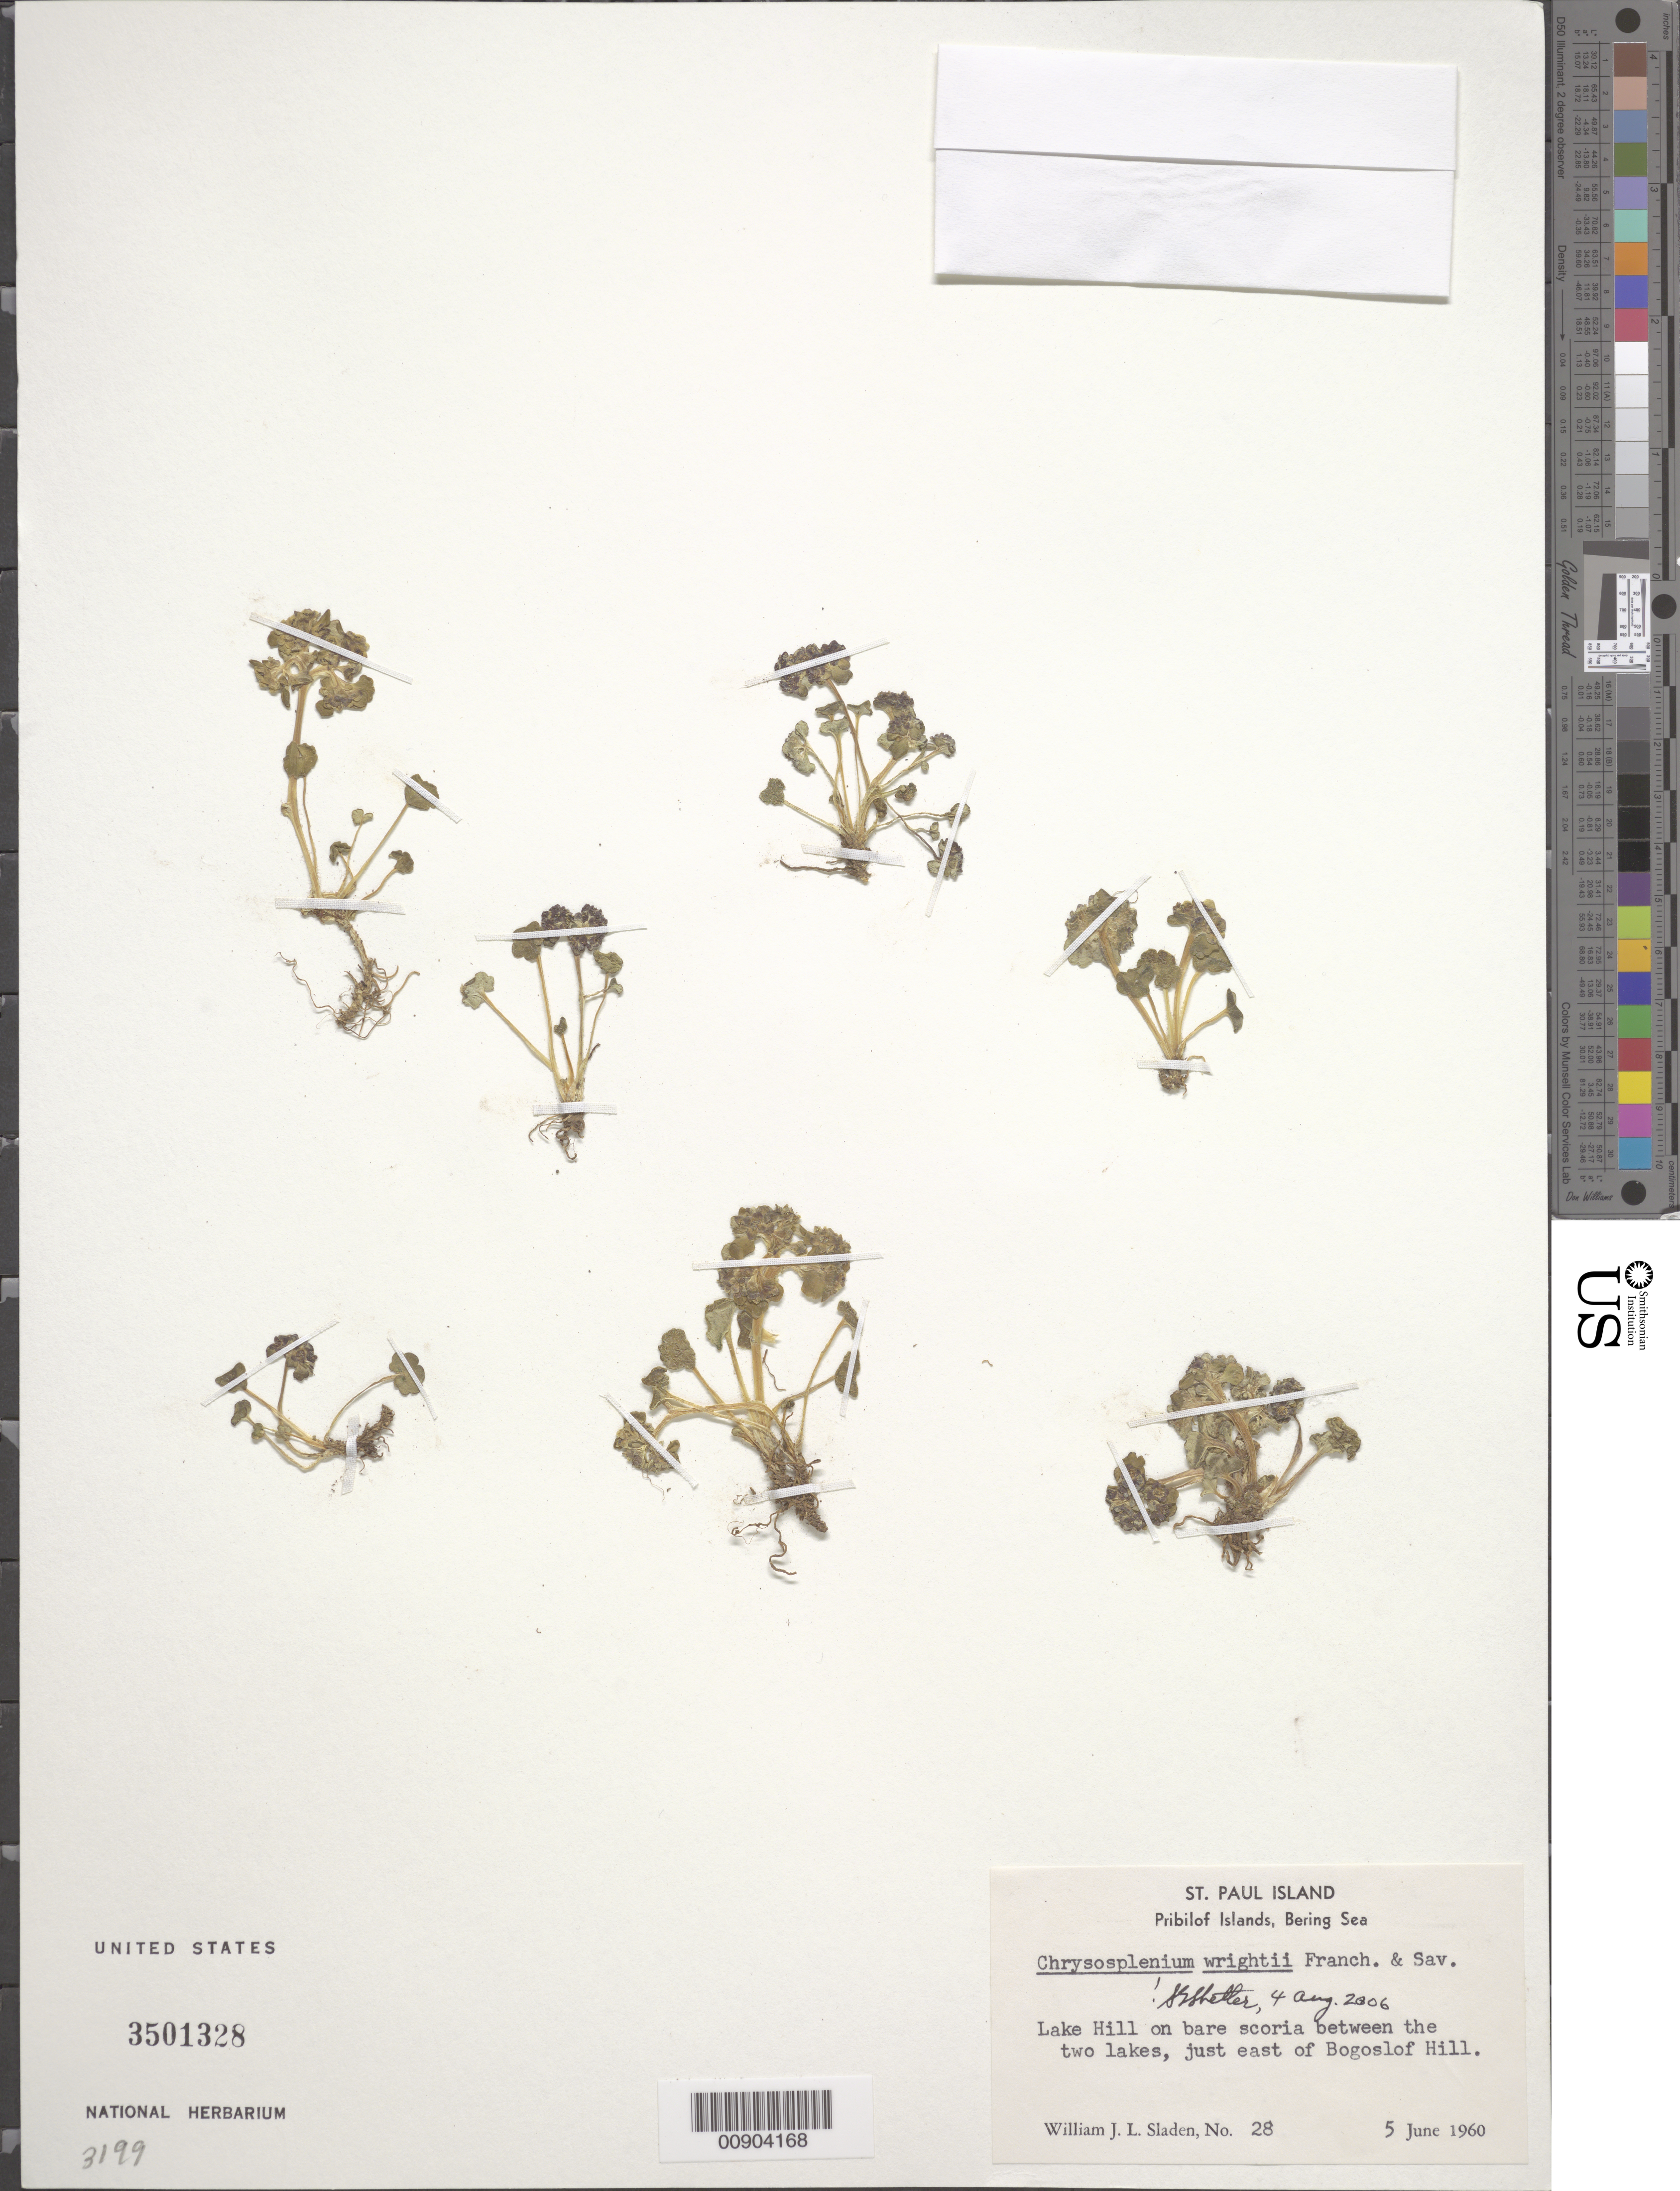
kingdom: Plantae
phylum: Tracheophyta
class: Magnoliopsida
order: Saxifragales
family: Saxifragaceae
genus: Chrysosplenium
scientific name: Chrysosplenium wrightii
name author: Franch. & Sav.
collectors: W. Sladen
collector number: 28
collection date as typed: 05 Jun 1960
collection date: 1960-06-05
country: United States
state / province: Alaska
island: St. Paul Island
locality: Lake Hill, just east of Bogoslof Hill., Bering Sea, Pribilof Islands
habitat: On bare scoria between the two lakes.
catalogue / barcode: US 3501328